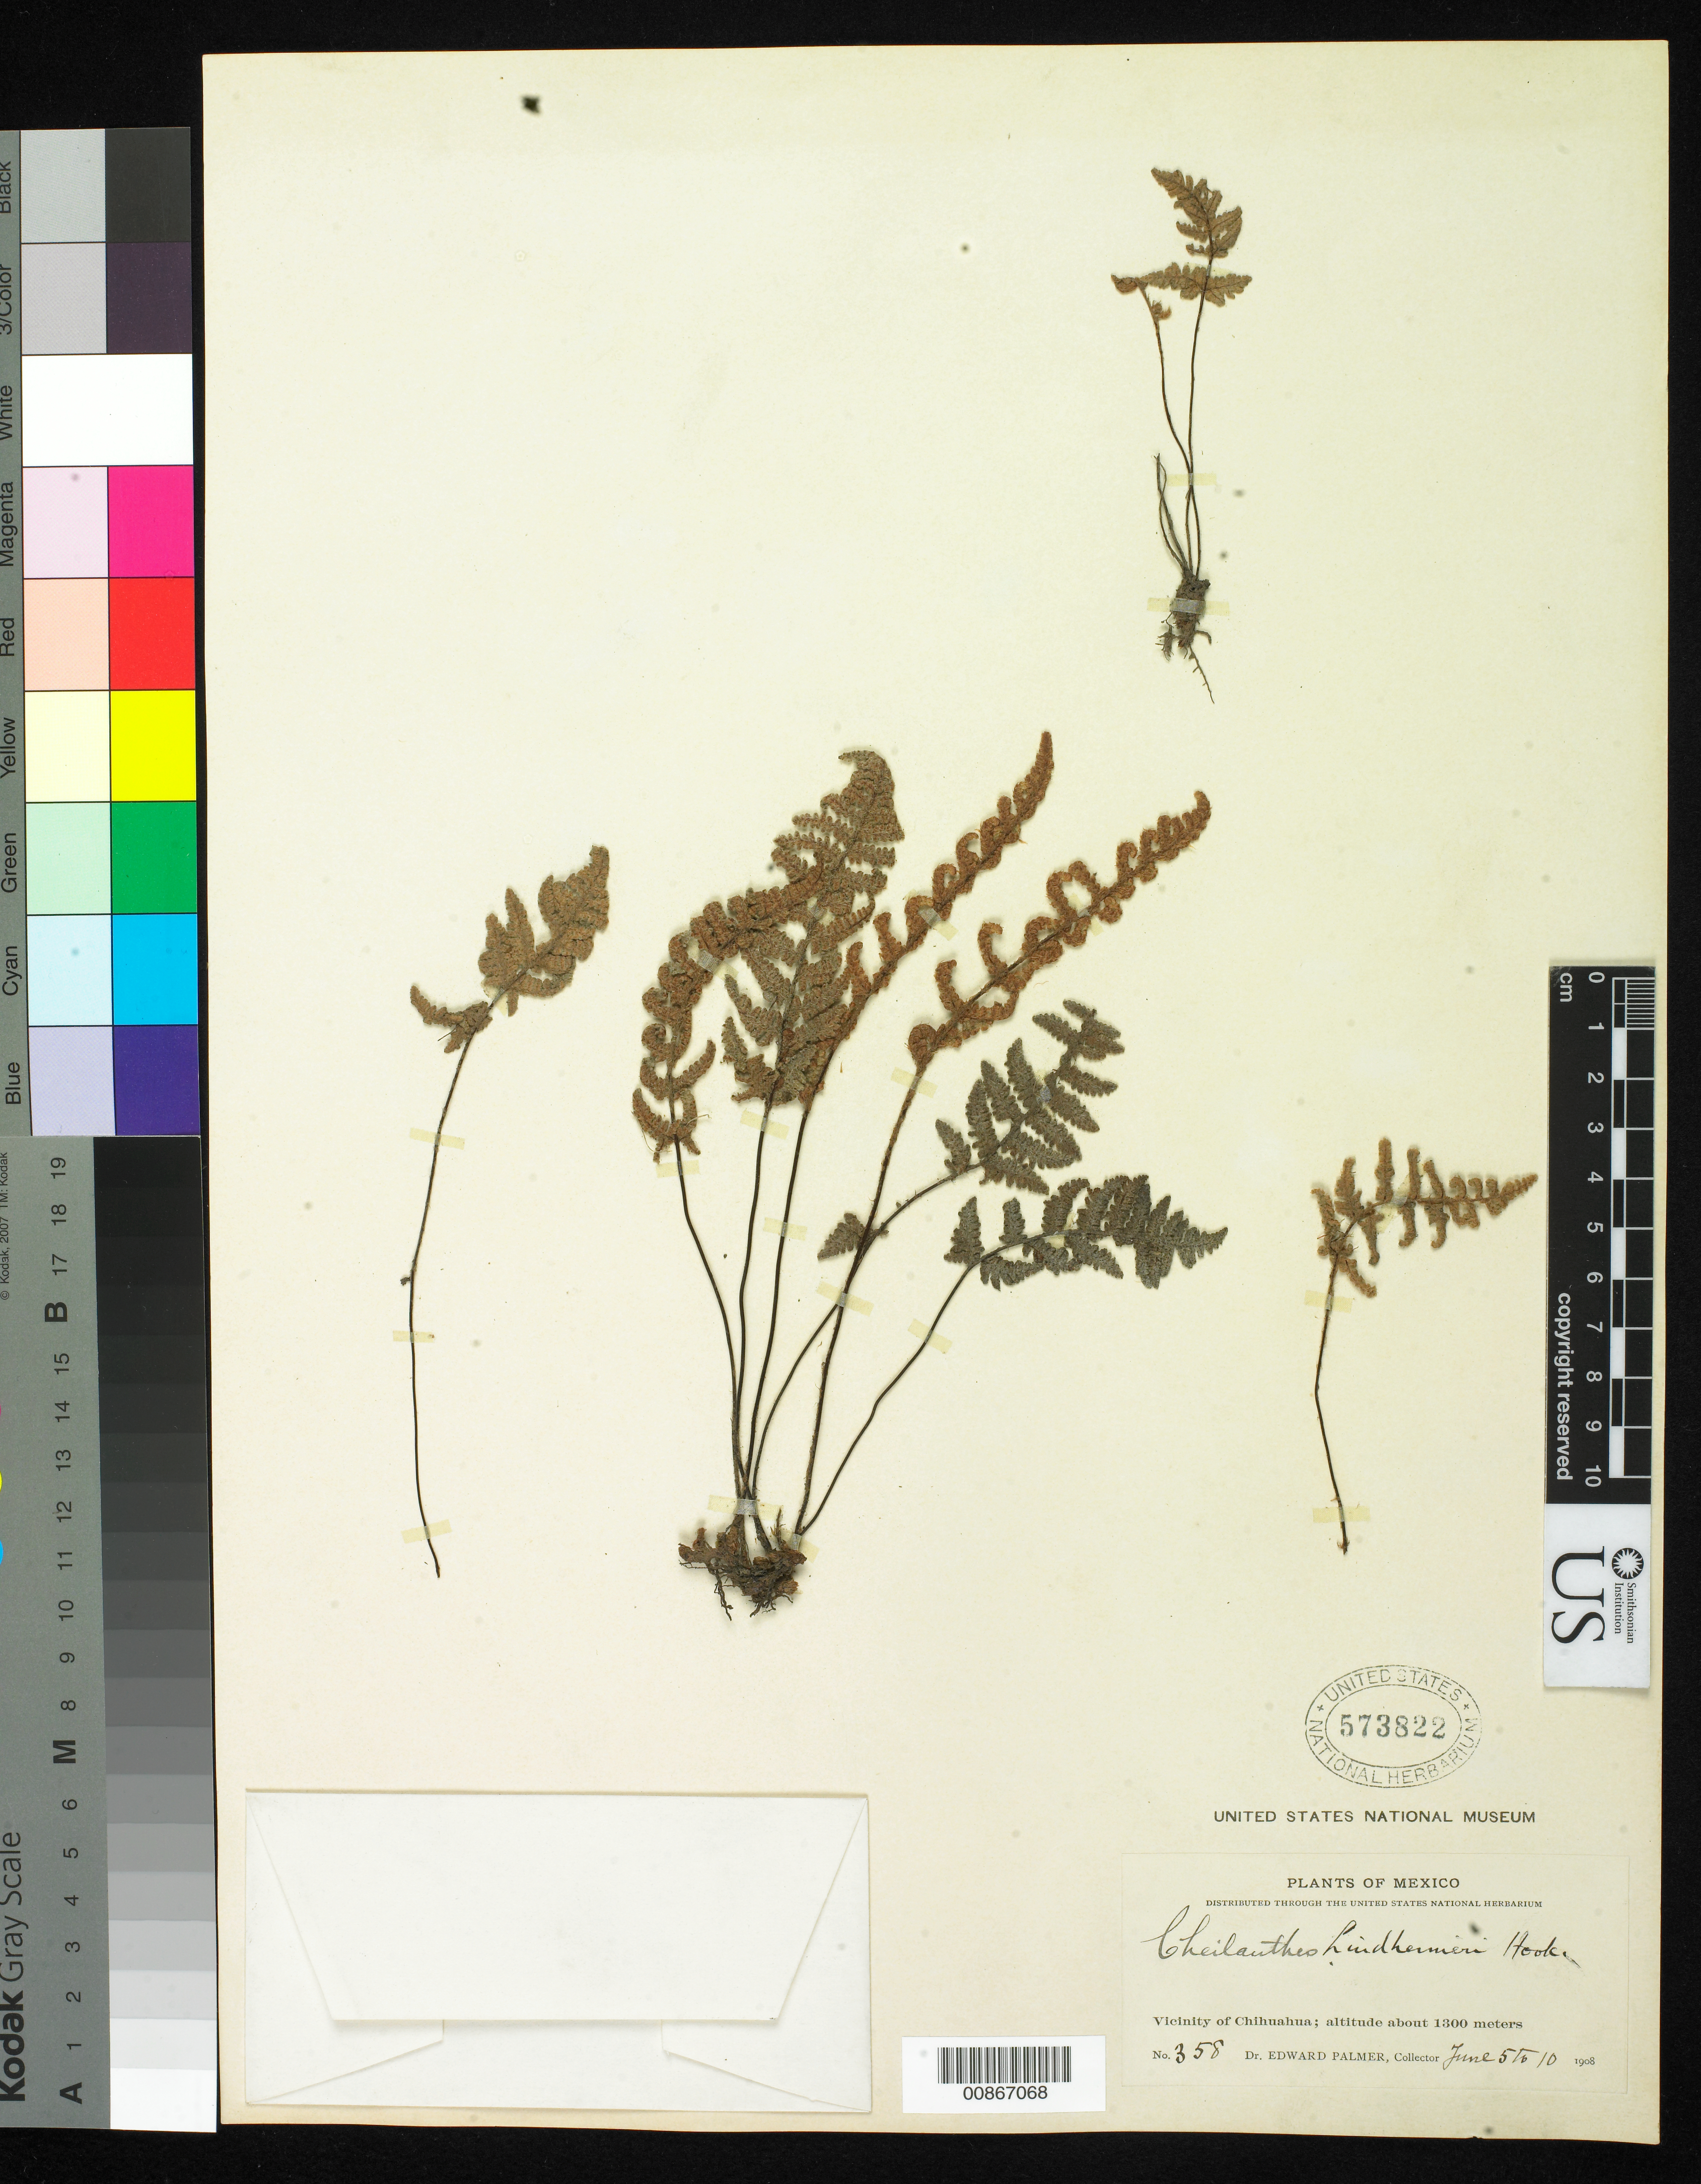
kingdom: Plantae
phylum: Tracheophyta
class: Polypodiopsida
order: Polypodiales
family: Pteridaceae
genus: Myriopteris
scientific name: Myriopteris lindheimeri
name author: (Hook.) J. Sm.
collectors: E. Palmer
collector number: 358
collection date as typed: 05 Jun 1908 to 10 Jun 1908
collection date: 1908-06-05/1908-06-10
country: Mexico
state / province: Chihuahua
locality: Vicinity of Chihuahua.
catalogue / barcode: US 573822